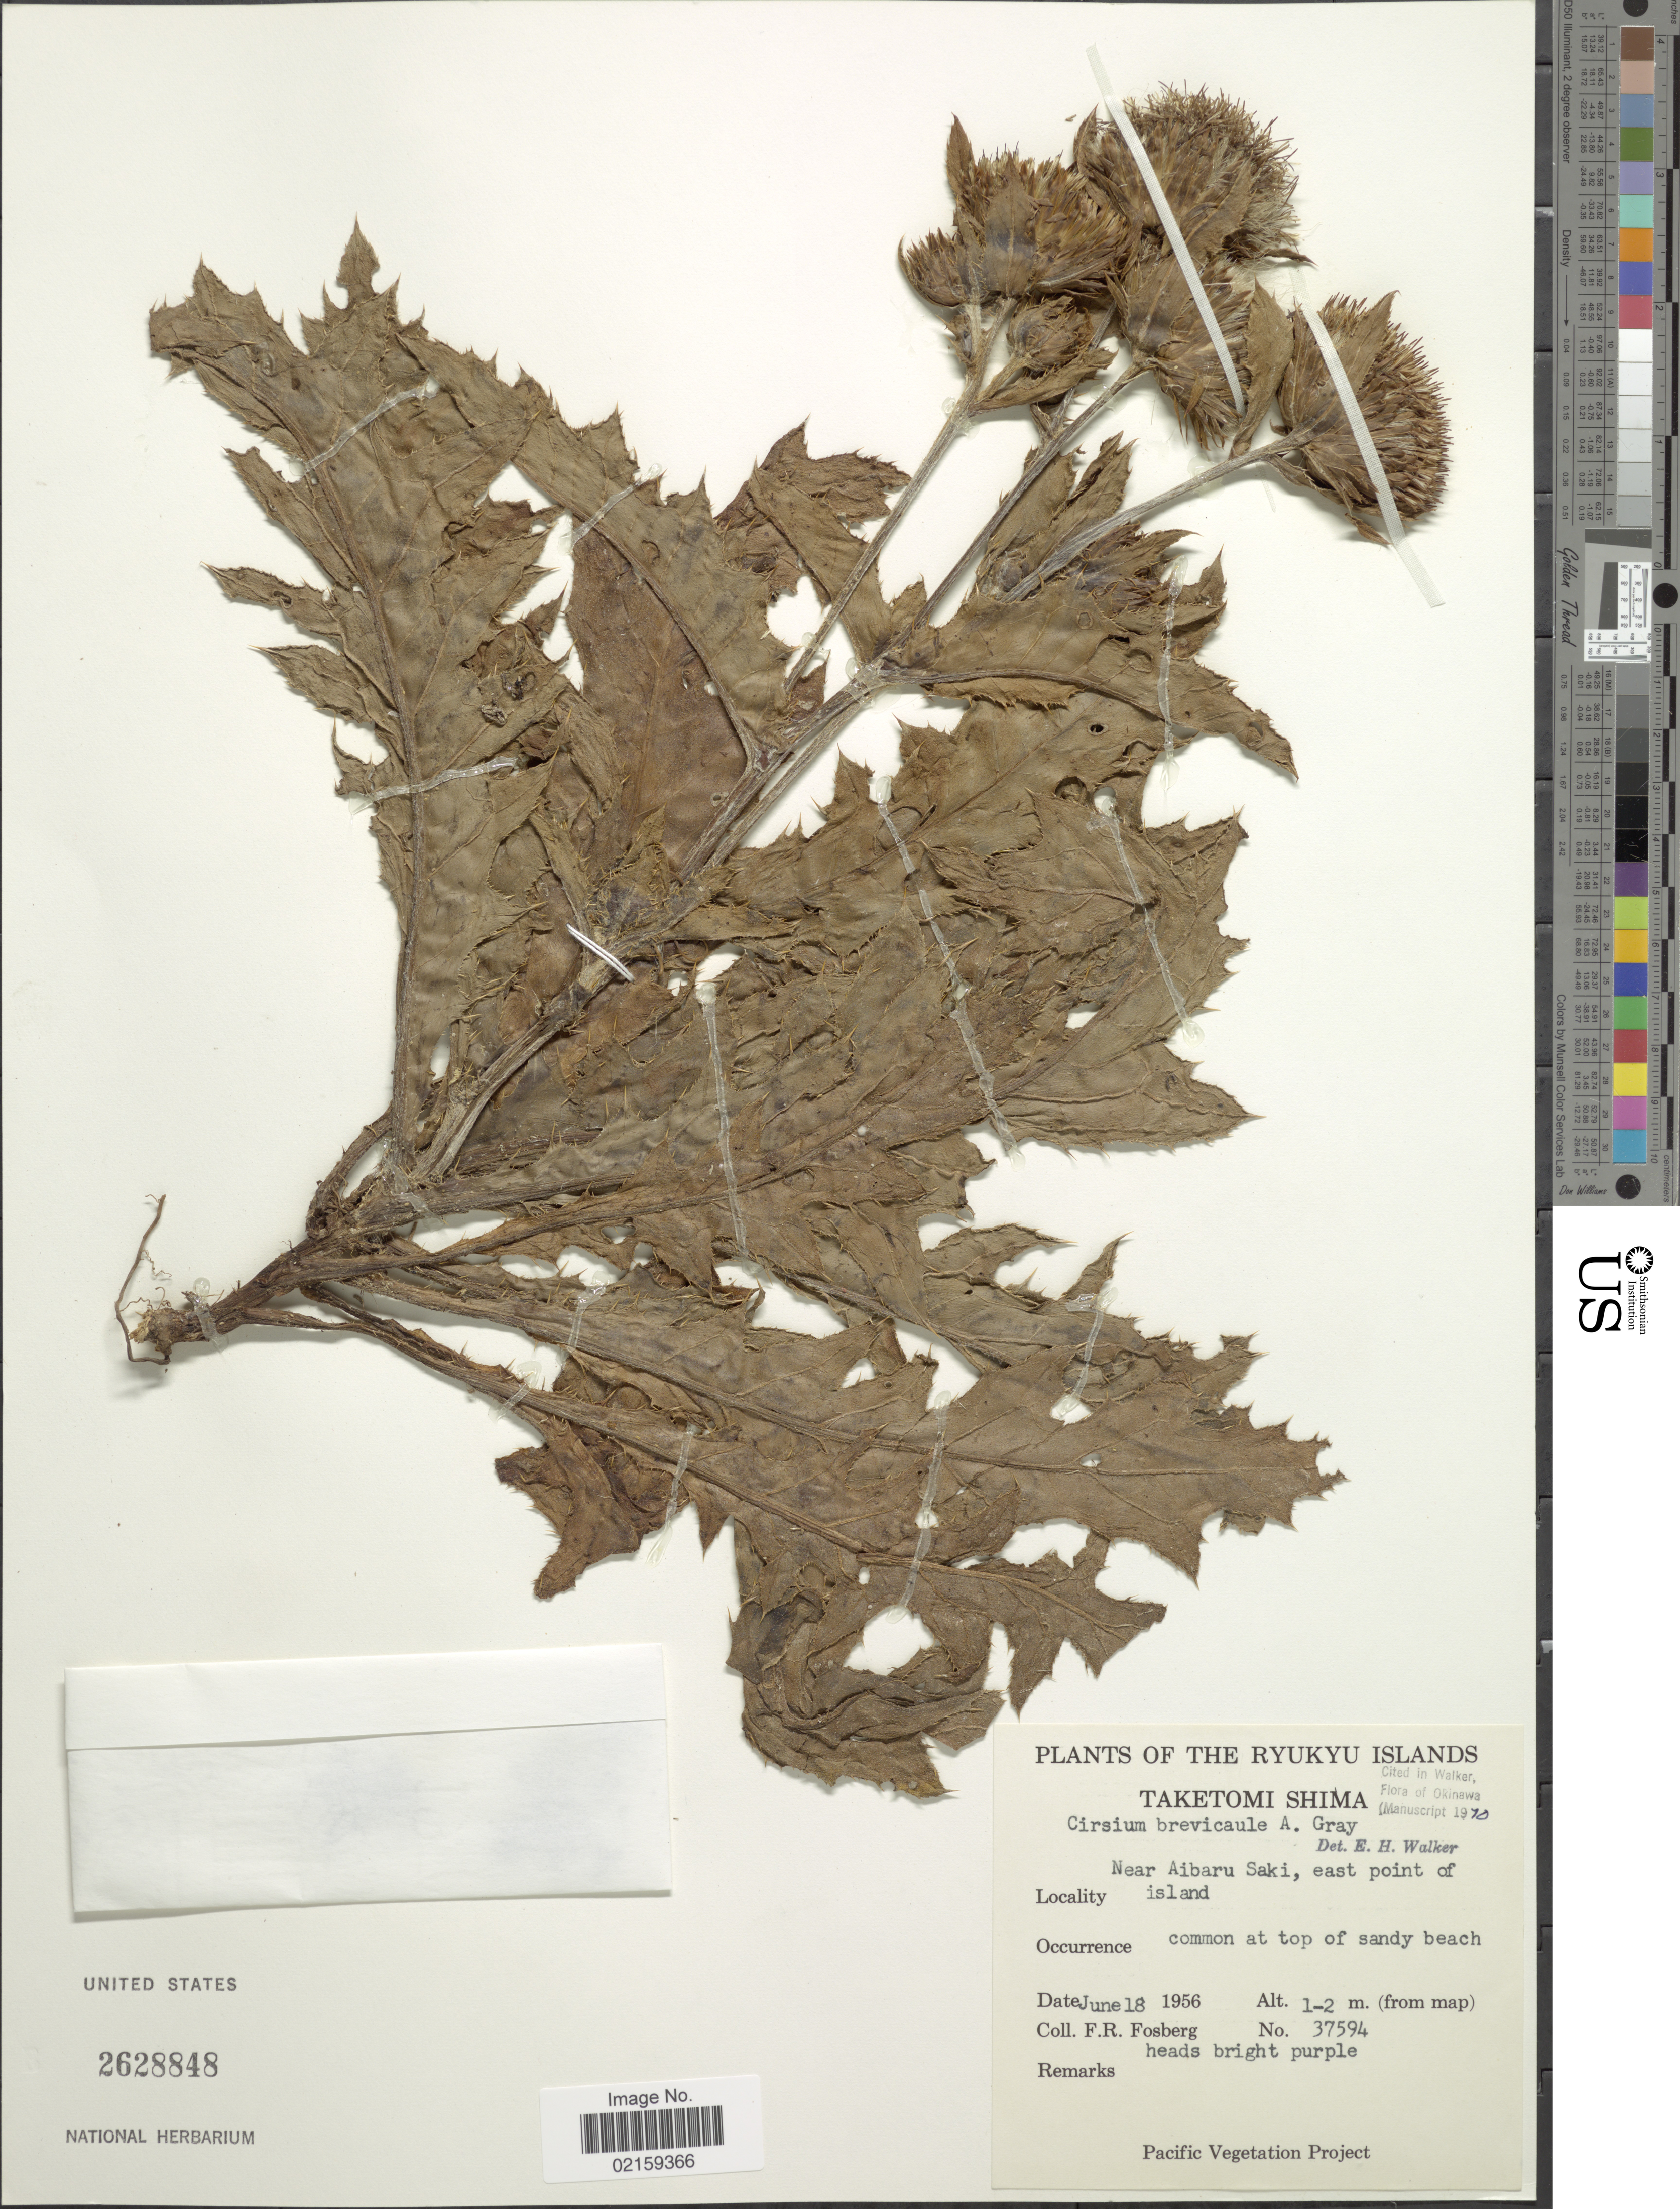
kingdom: Plantae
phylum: Tracheophyta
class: Magnoliopsida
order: Asterales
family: Asteraceae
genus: Cirsium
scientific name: Cirsium brevicaule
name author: A. Gray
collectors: F. R. Fosberg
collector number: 37594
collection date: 1956-06-18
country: Japan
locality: The Ryukyu Islands.Taketomi Shima. Near Aibaru Saki, east point of island.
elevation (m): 1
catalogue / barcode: US 2628848